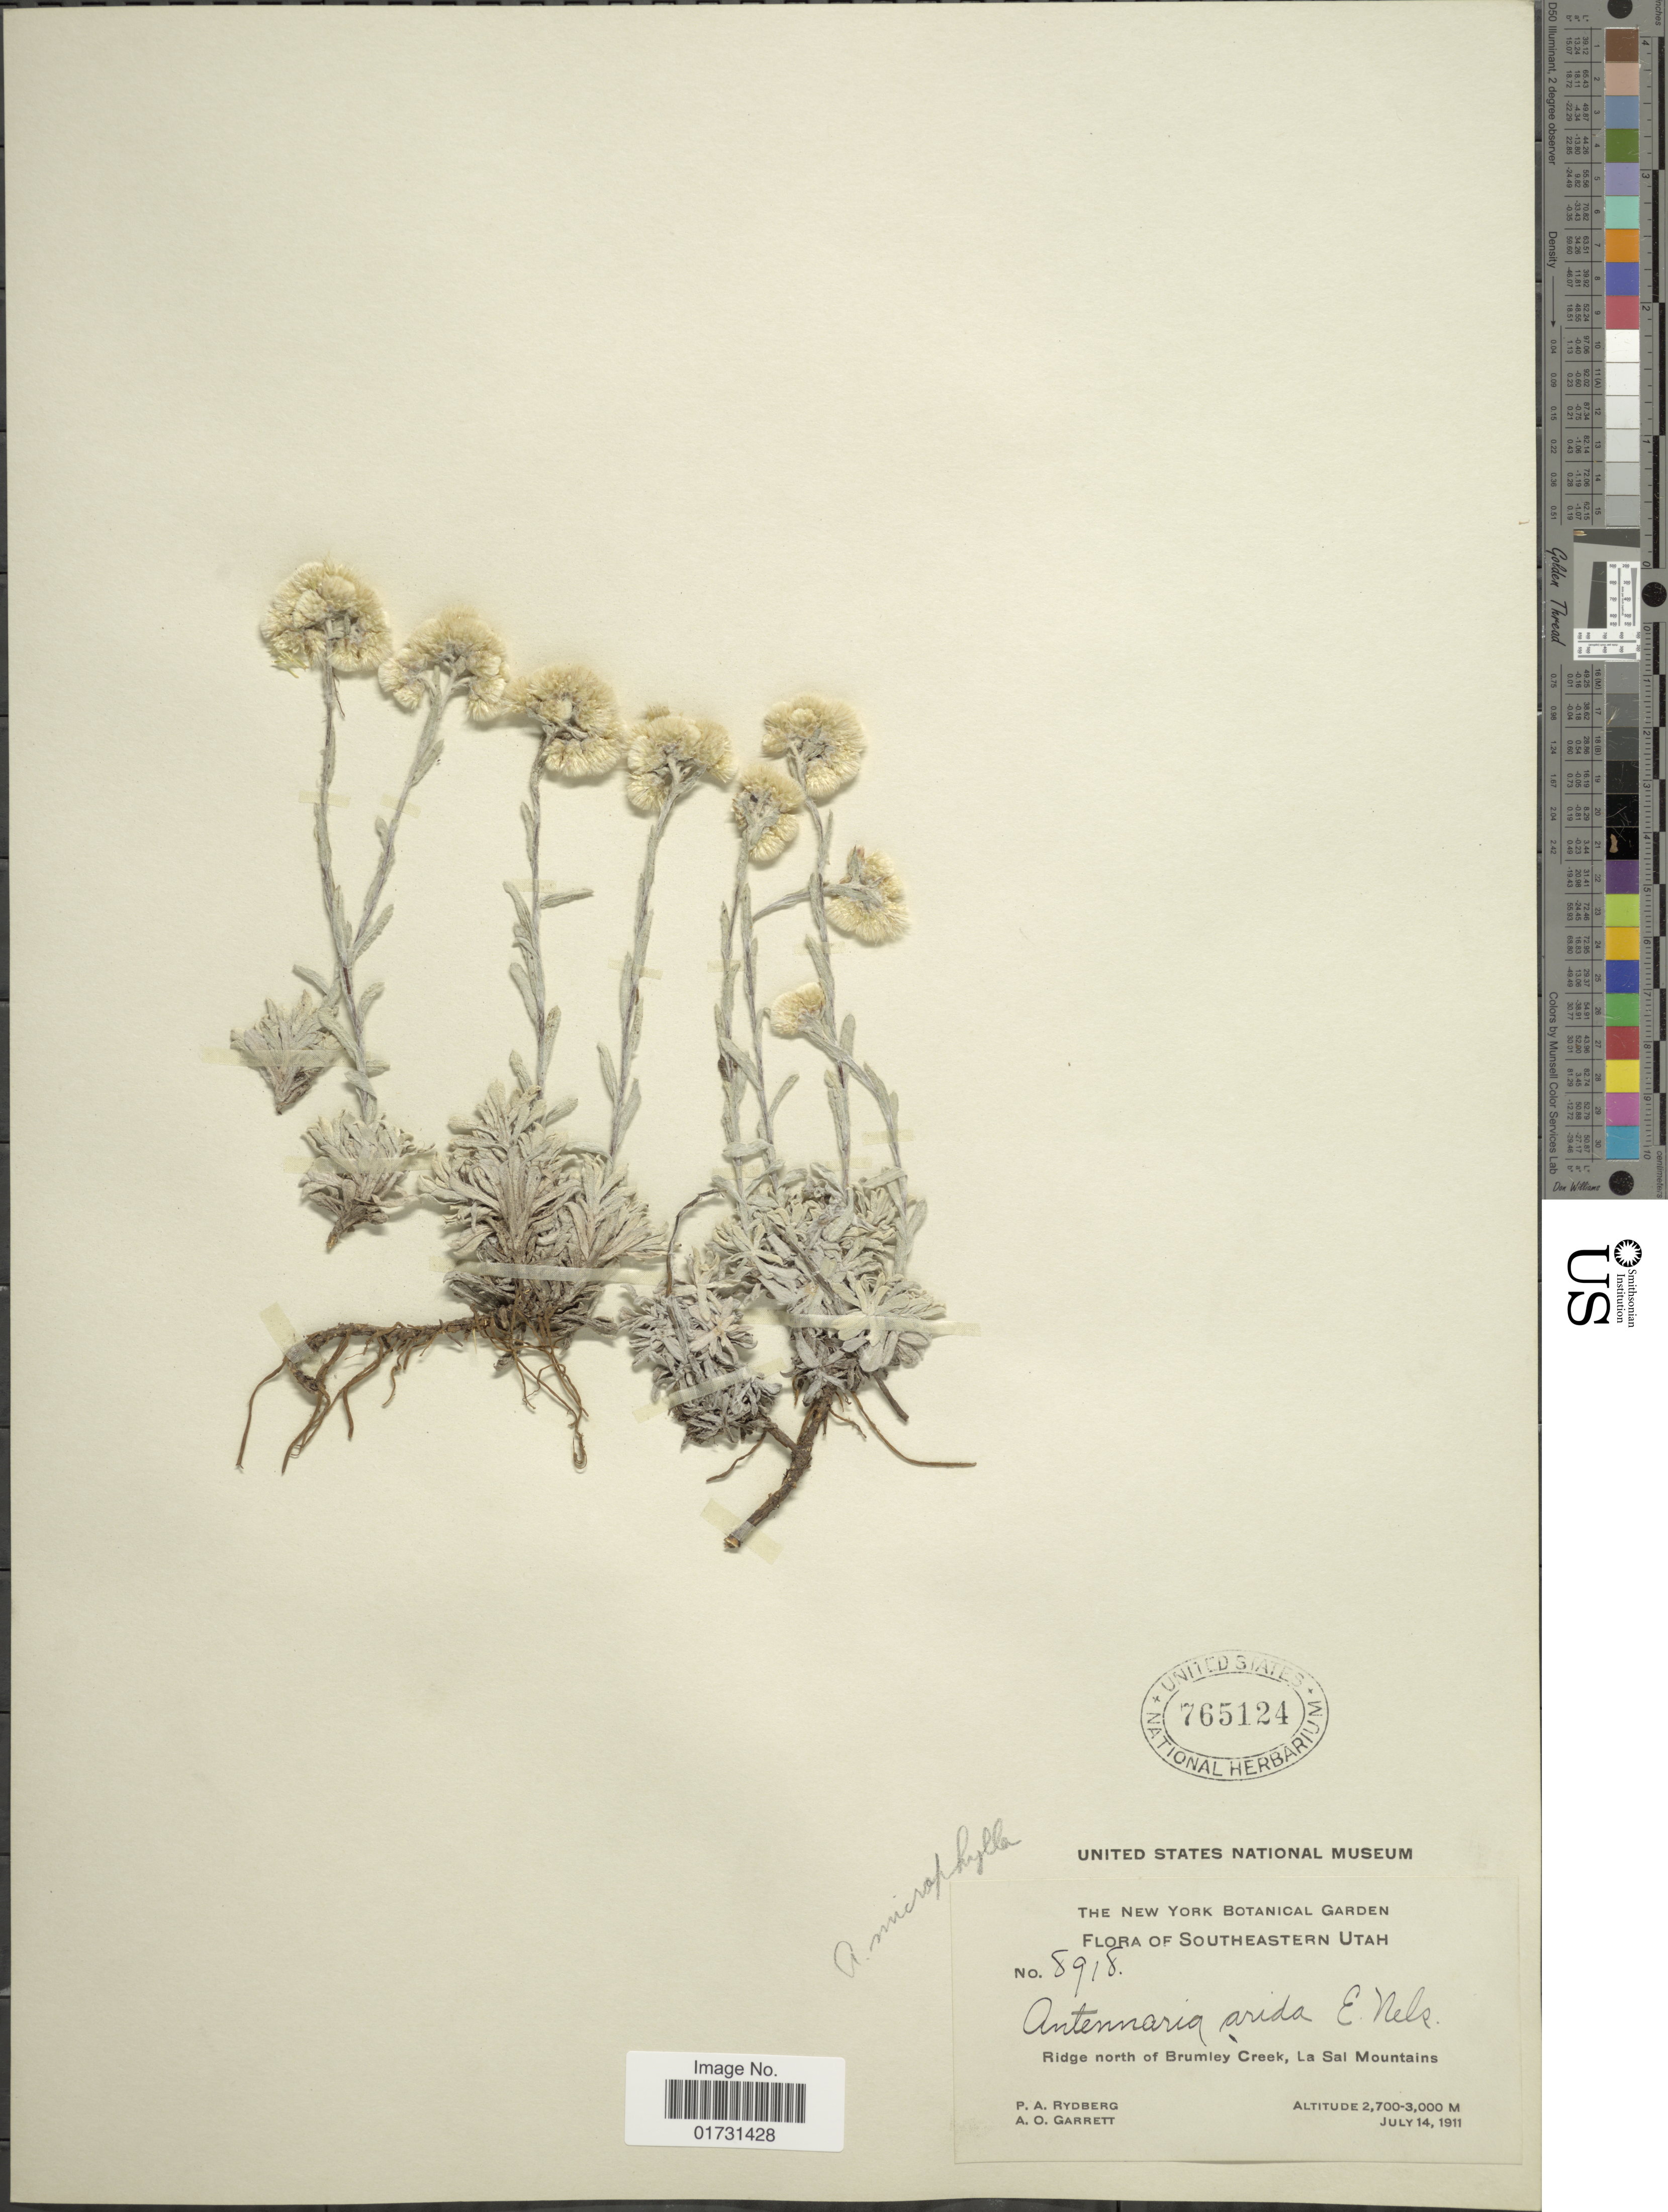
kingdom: Plantae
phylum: Tracheophyta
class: Magnoliopsida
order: Asterales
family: Asteraceae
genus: Antennaria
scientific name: Antennaria microphylla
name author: Rydb.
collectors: P. A. Rydberg & A. O. Garrett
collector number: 8918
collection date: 1911-07-14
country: United States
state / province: Utah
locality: Southern Utah, Ridge north of Brumley Creek, La Sal Mountains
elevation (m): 2700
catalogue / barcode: US 765124